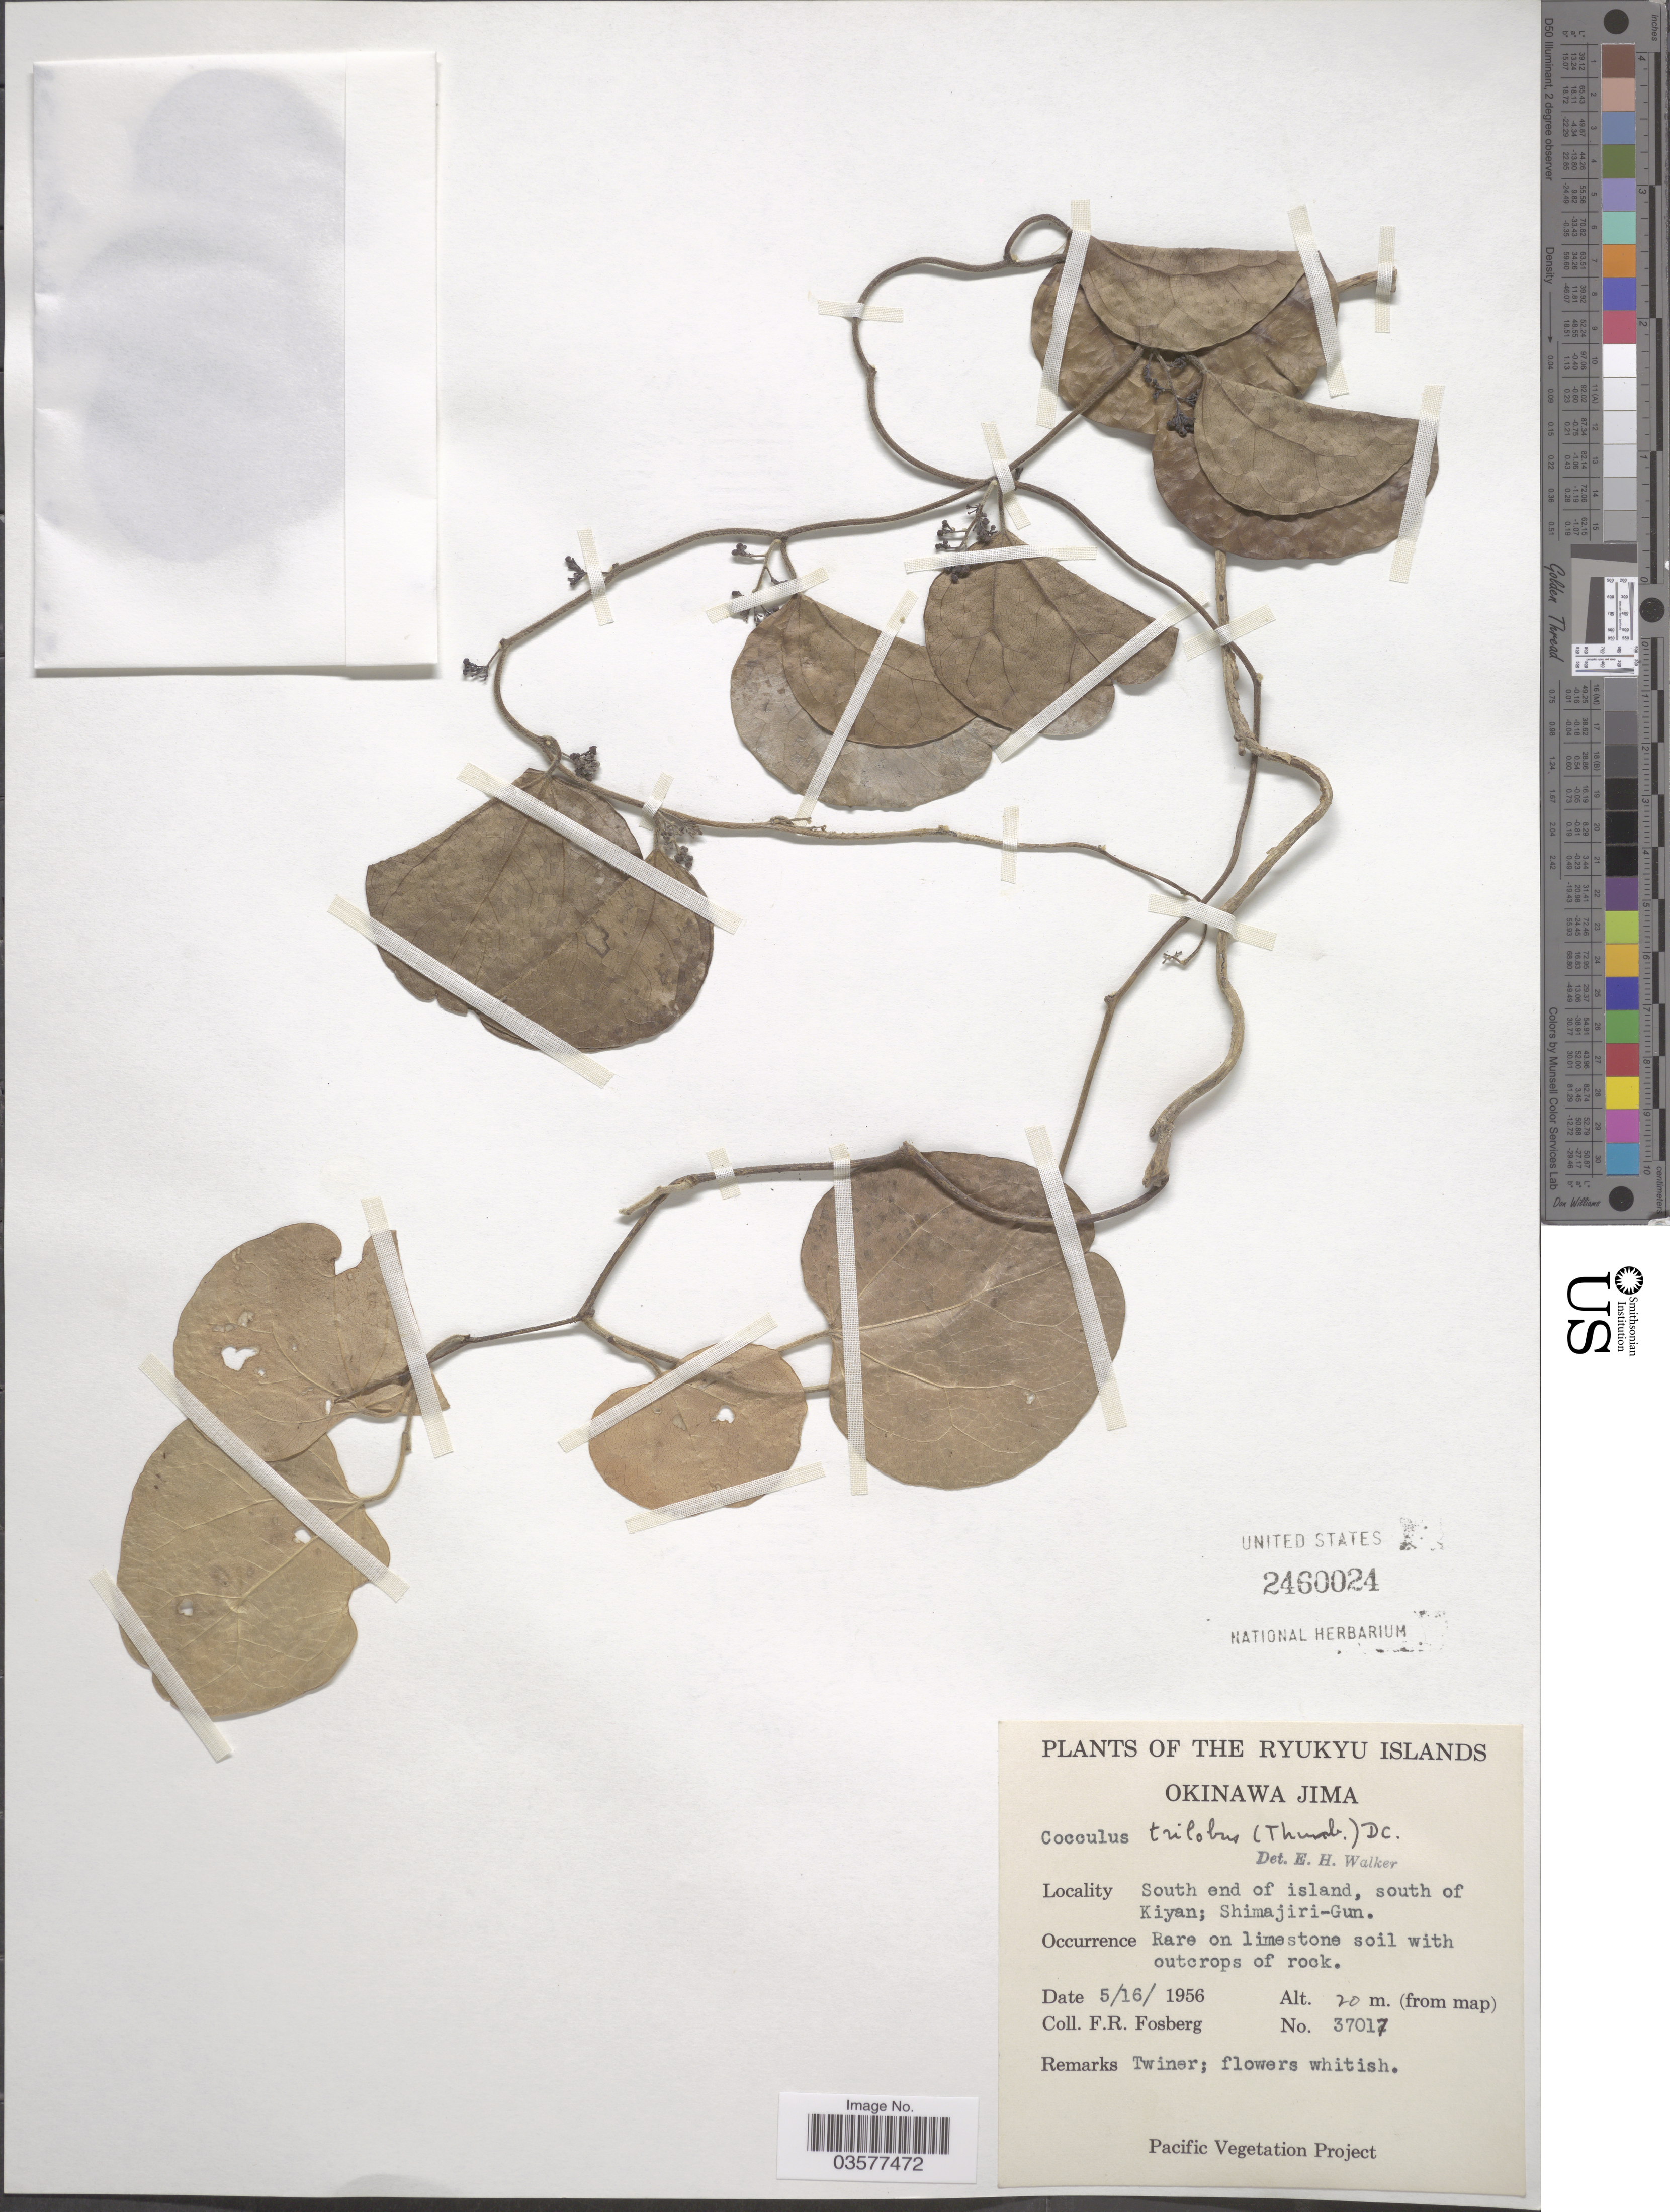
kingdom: Plantae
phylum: Tracheophyta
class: Magnoliopsida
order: Ranunculales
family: Menispermaceae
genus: Cocculus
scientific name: Cocculus orbiculatus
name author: (L.) DC.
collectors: F. R. Fosberg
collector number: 37017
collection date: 1956-05-16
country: Japan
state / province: Okinawa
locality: The Ryukyu Islands. Okinawa Jima. South end of island, south of Kiyan; Shimajiri-Gun.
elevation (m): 20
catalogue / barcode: US 2460024